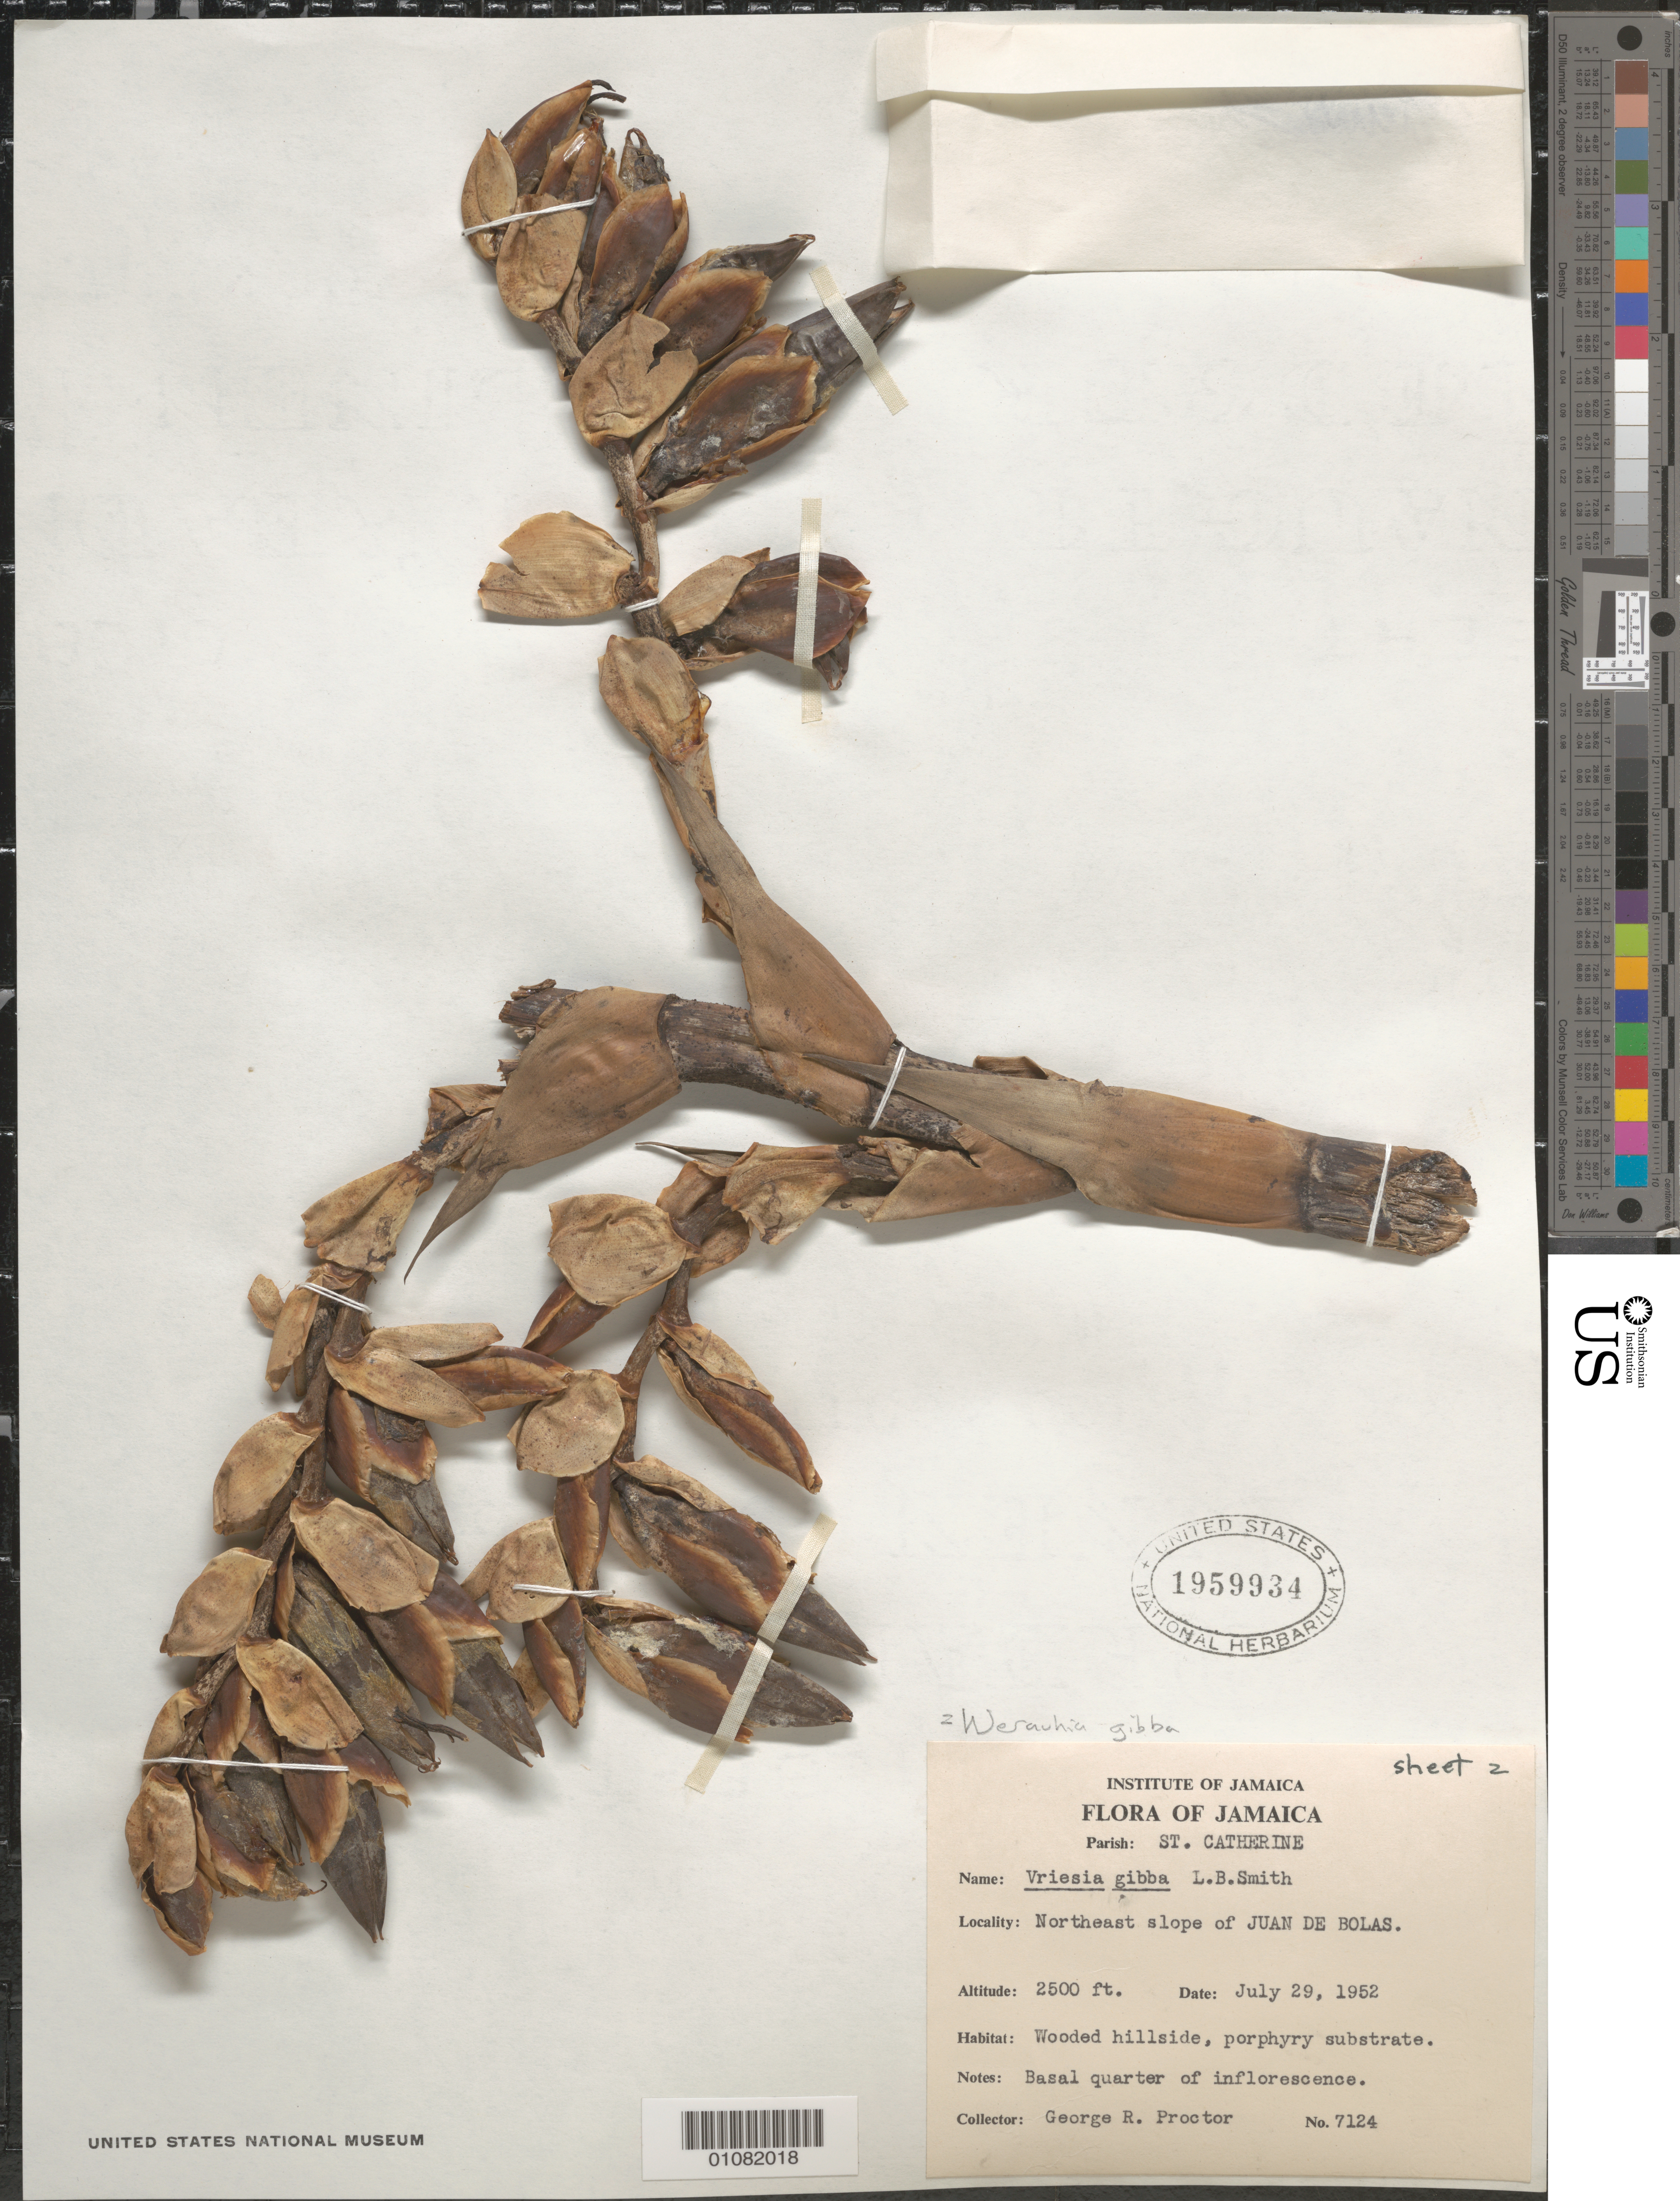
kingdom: Plantae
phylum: Tracheophyta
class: Liliopsida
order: Poales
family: Bromeliaceae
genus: Vriesea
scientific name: Vriesea gibba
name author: L.B. Sm.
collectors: G. R. Proctor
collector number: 7124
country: Jamaica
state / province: Saint Catherine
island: Jamaica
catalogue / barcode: US 1959934